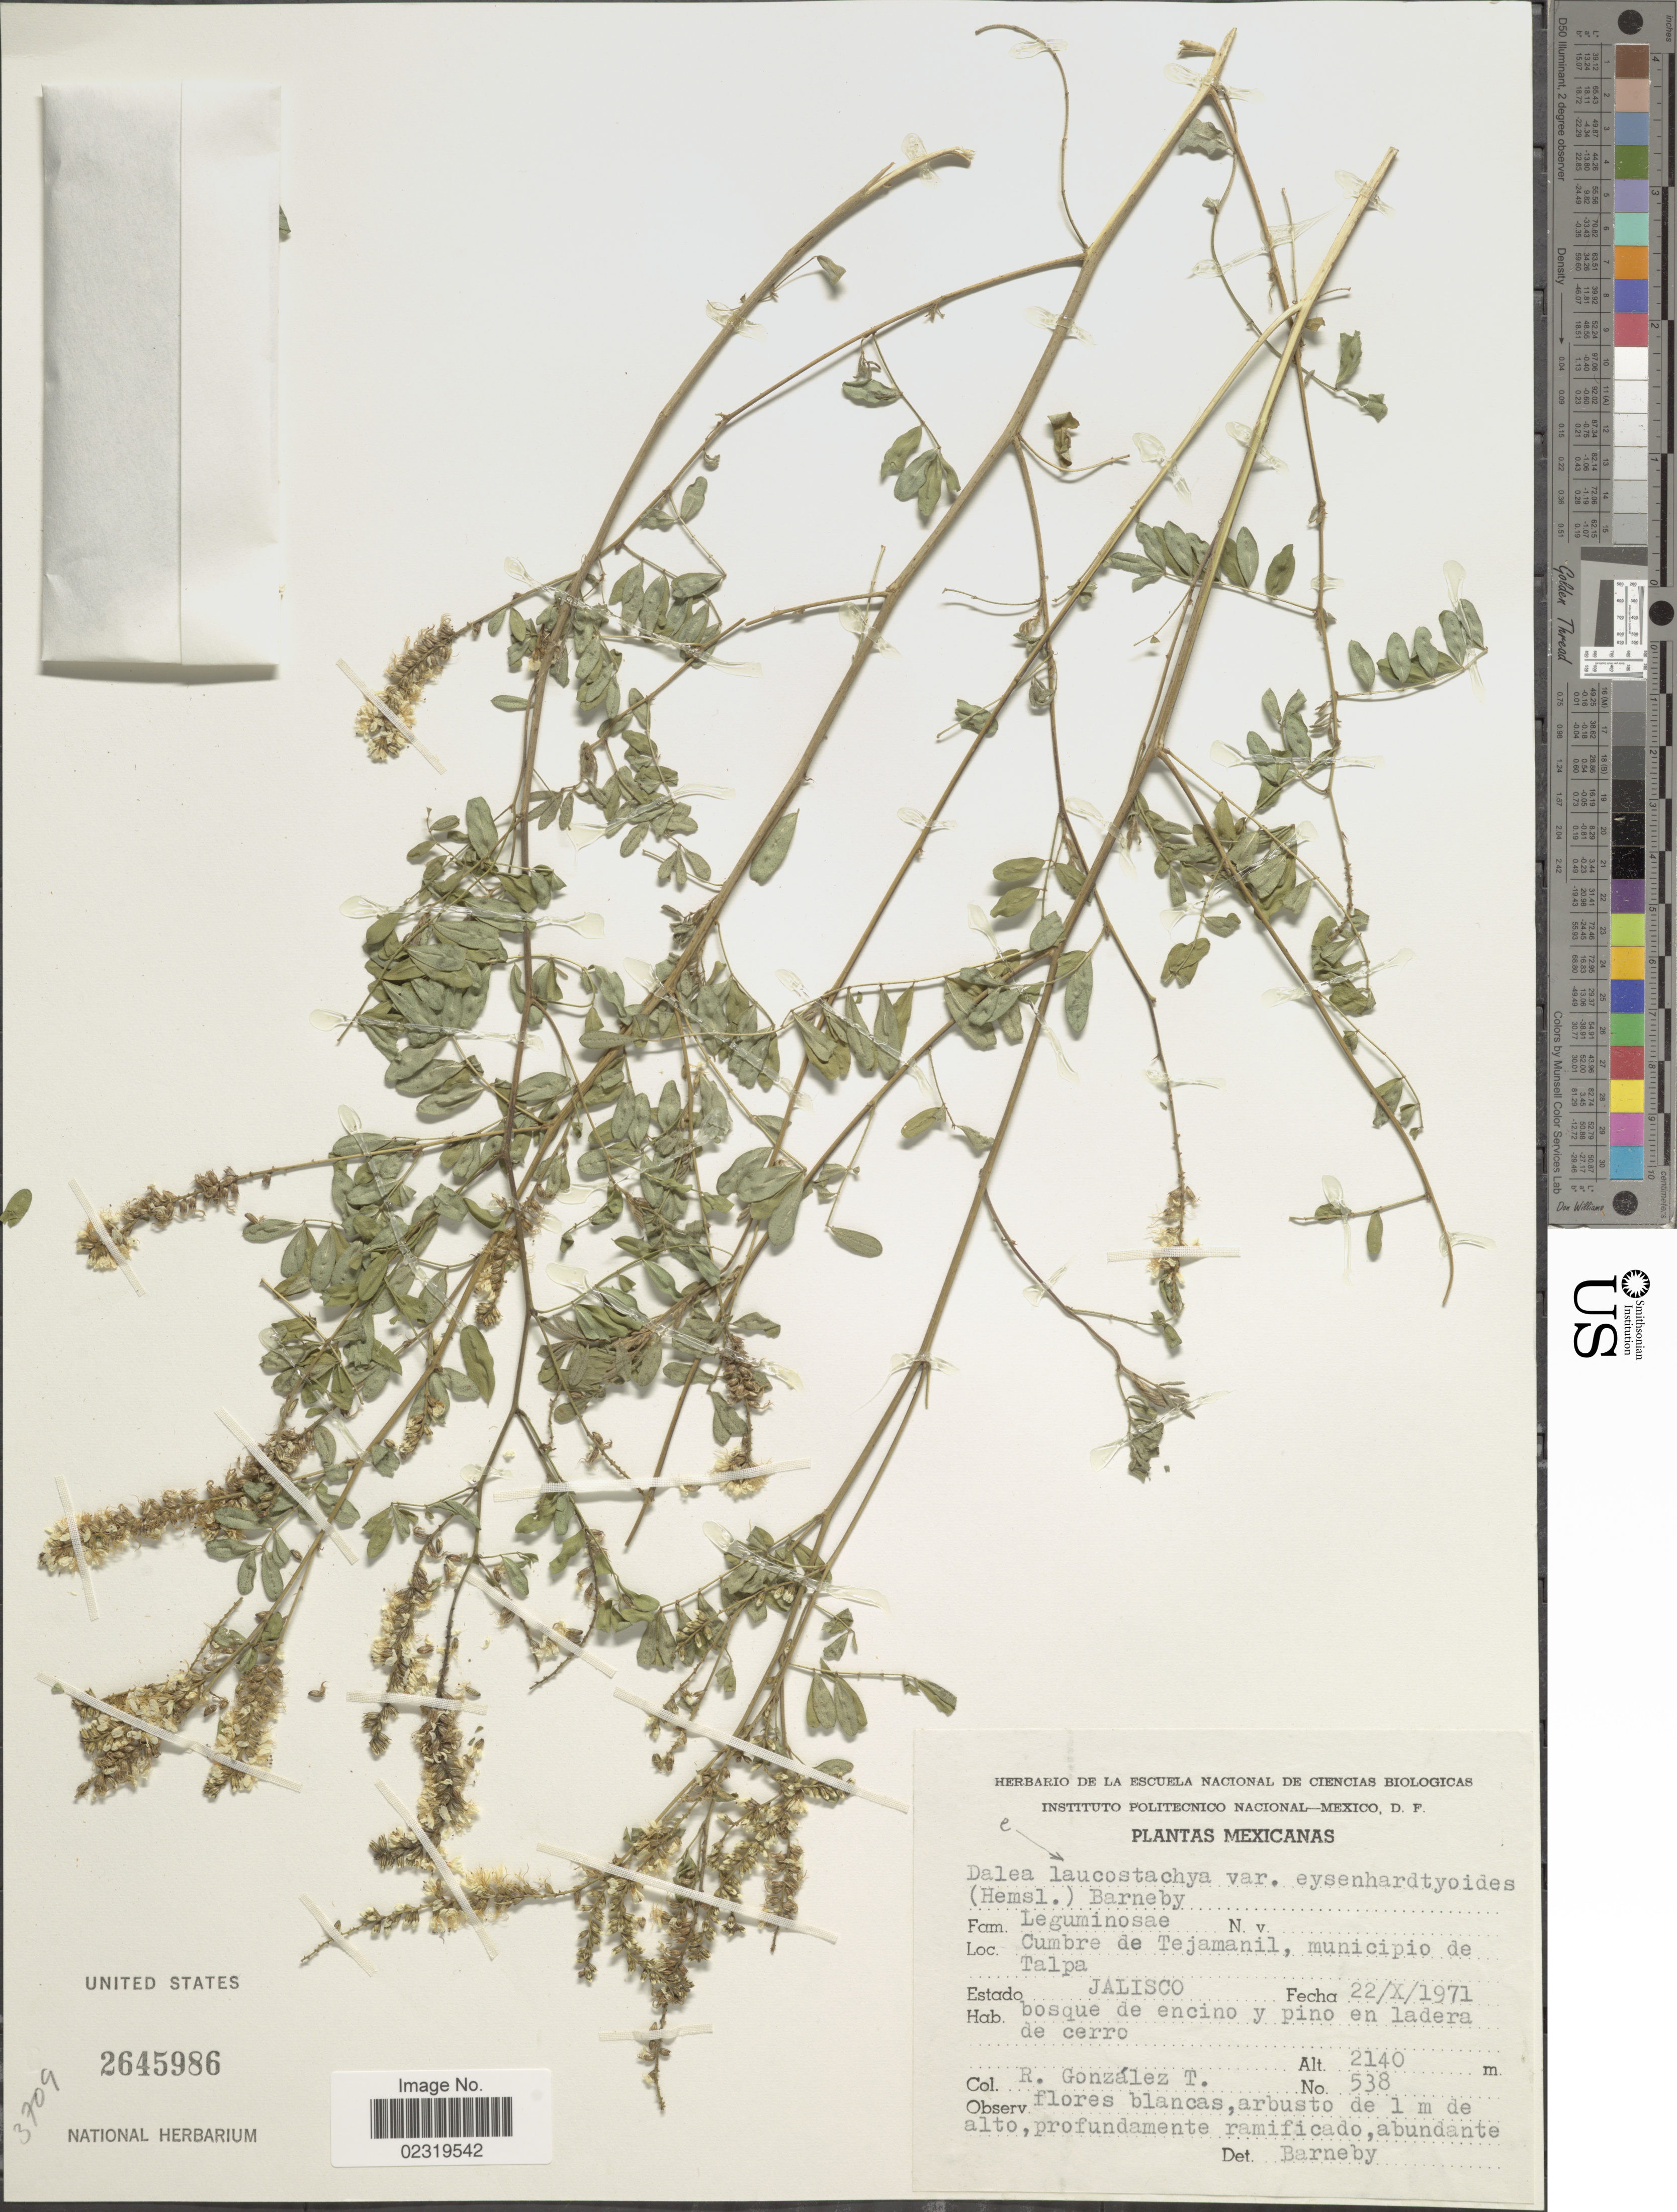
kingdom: Plantae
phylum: Tracheophyta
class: Magnoliopsida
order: Fabales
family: Fabaceae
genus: Dalea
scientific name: Dalea leucostachya var. eysenhardtioides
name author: (Hemsl.) Barneby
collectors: R. Gonzalez T.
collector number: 538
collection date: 1971-10-22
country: Mexico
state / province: Jalisco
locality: Cumbre de Tejamanil, municipio de Talpa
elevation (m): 2140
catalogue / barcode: US 2645986